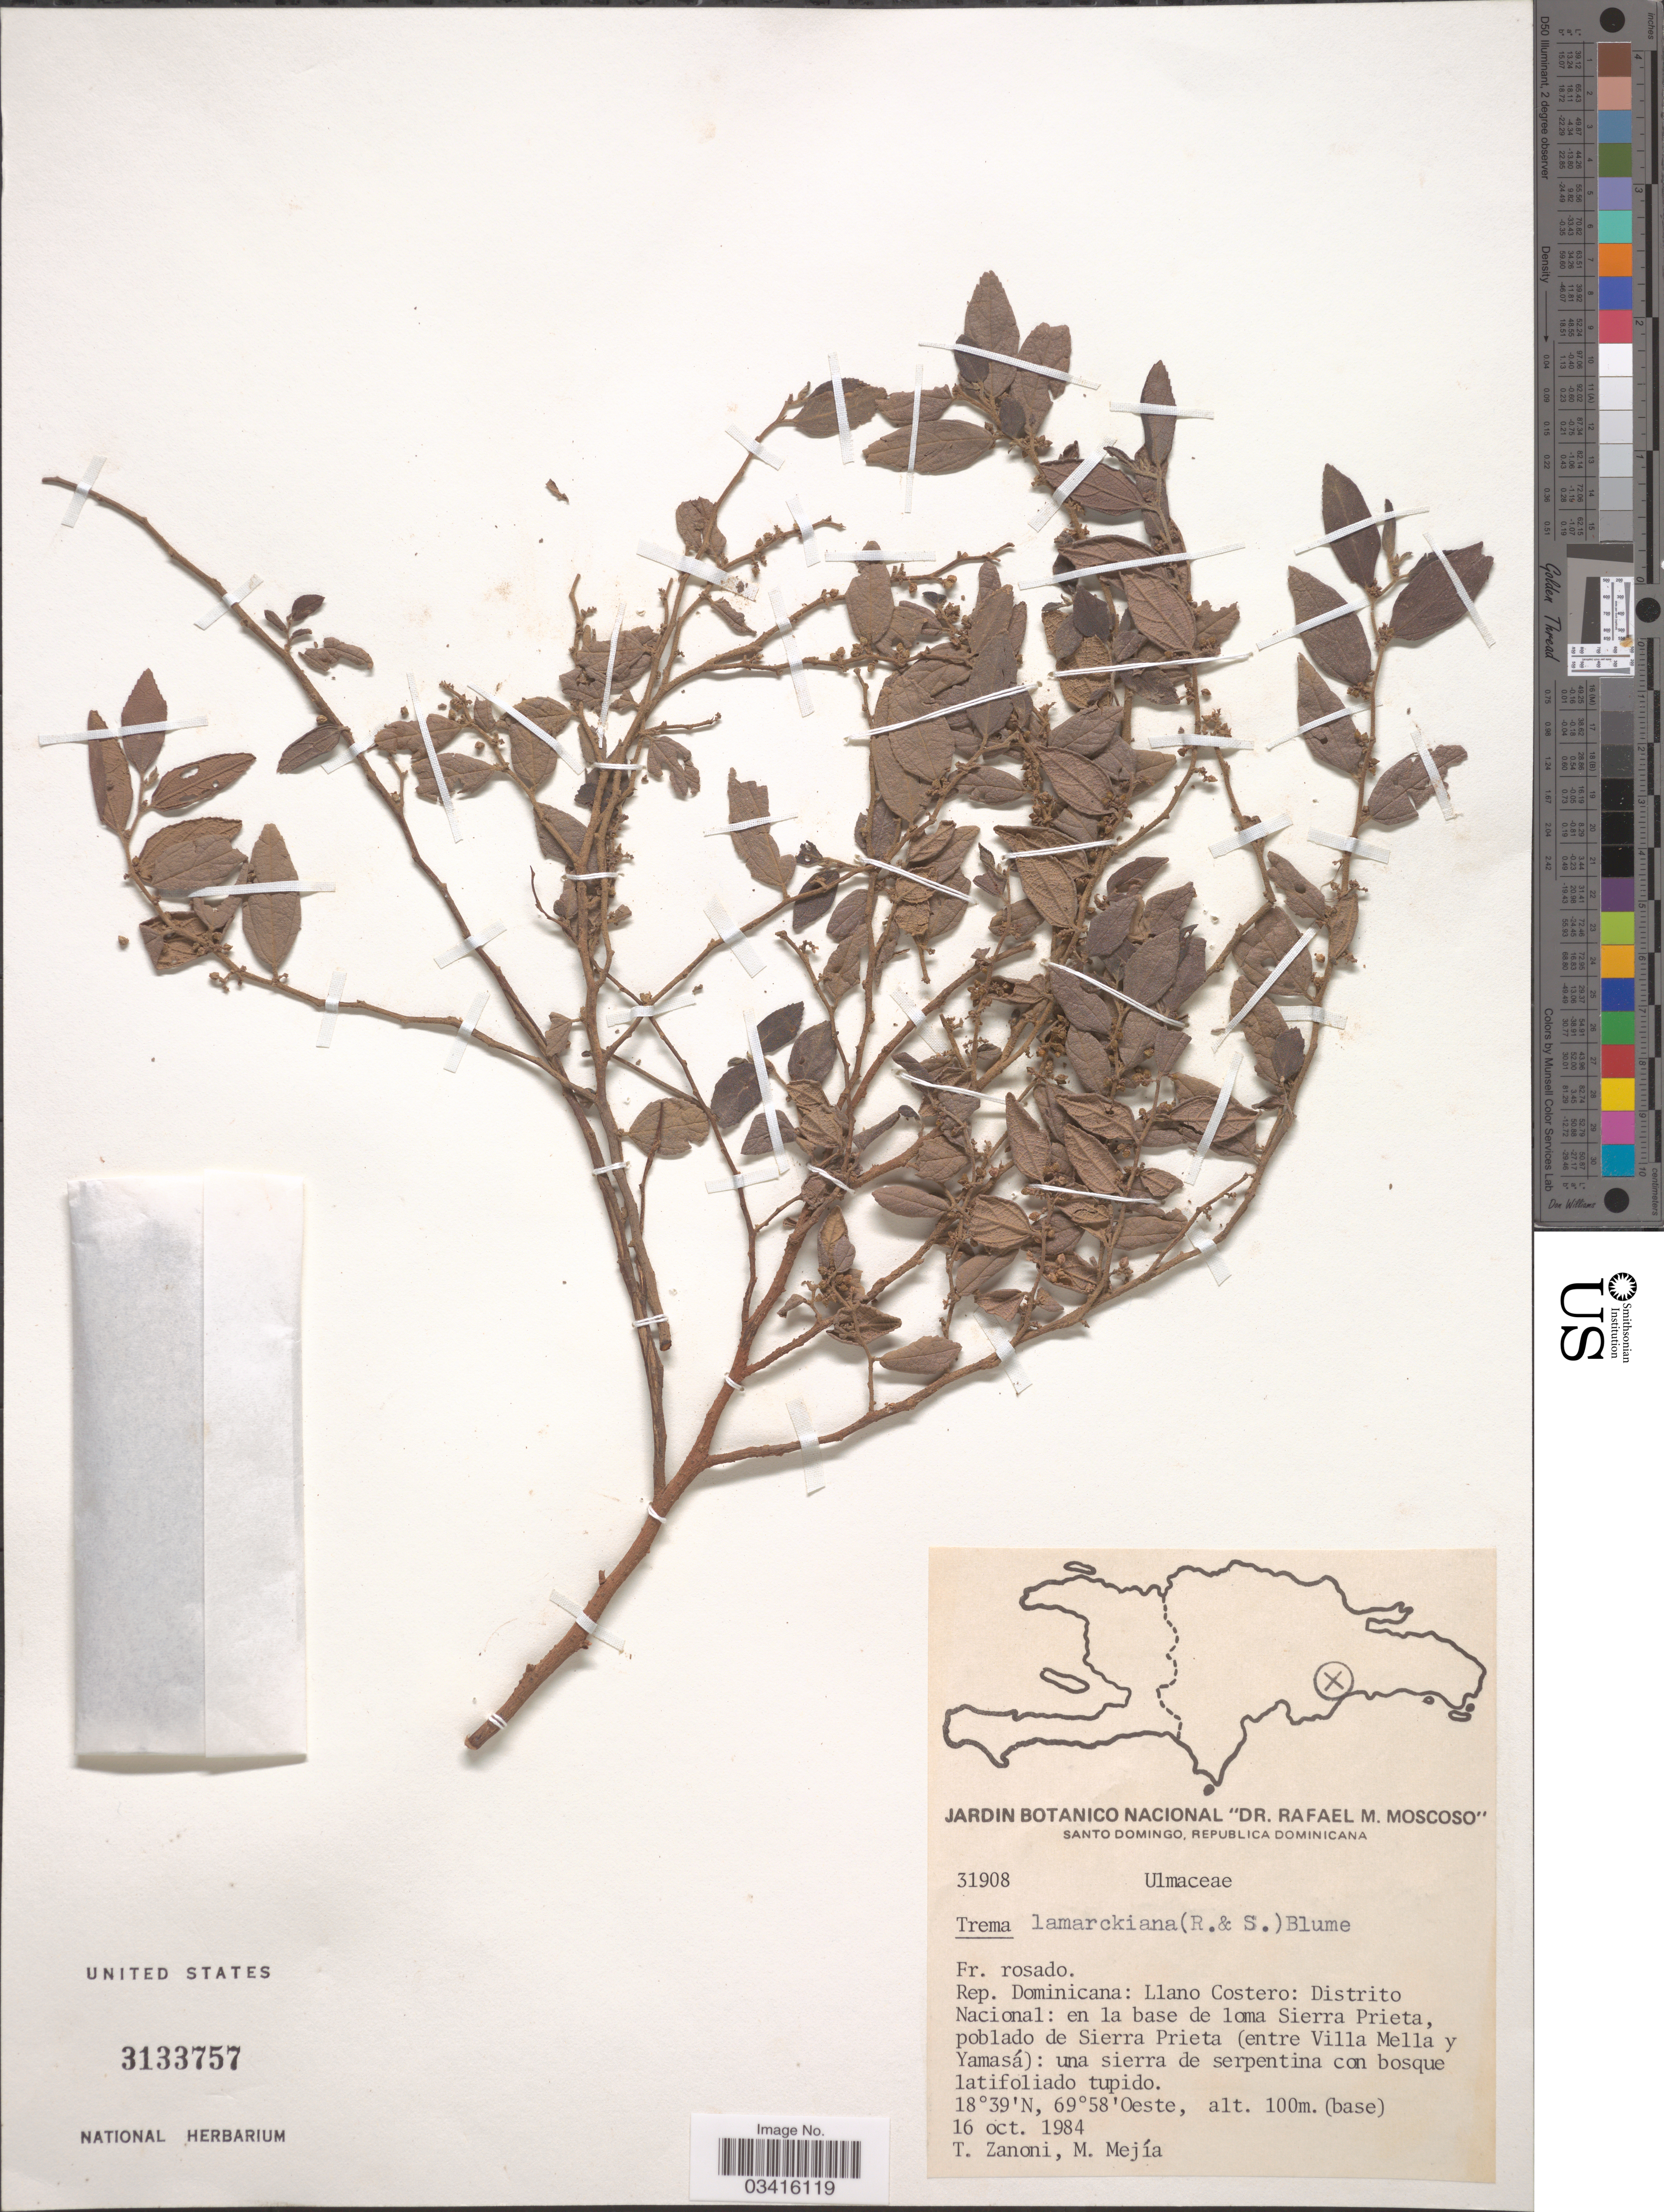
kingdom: Plantae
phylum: Tracheophyta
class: Magnoliopsida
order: Rosales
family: Cannabaceae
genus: Trema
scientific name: Trema lamarckianum x T. micranthum (L.) Blume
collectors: T. Zanoni & M. Mejia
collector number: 31908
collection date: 1984-10-16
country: Dominican Republic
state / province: Distrito Nacional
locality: Llano Costero: en la base de loma Sierra Prieta, poblado de Sierra Prieta (entre Villa Mella y Yamasá).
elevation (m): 100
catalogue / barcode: US 3133757